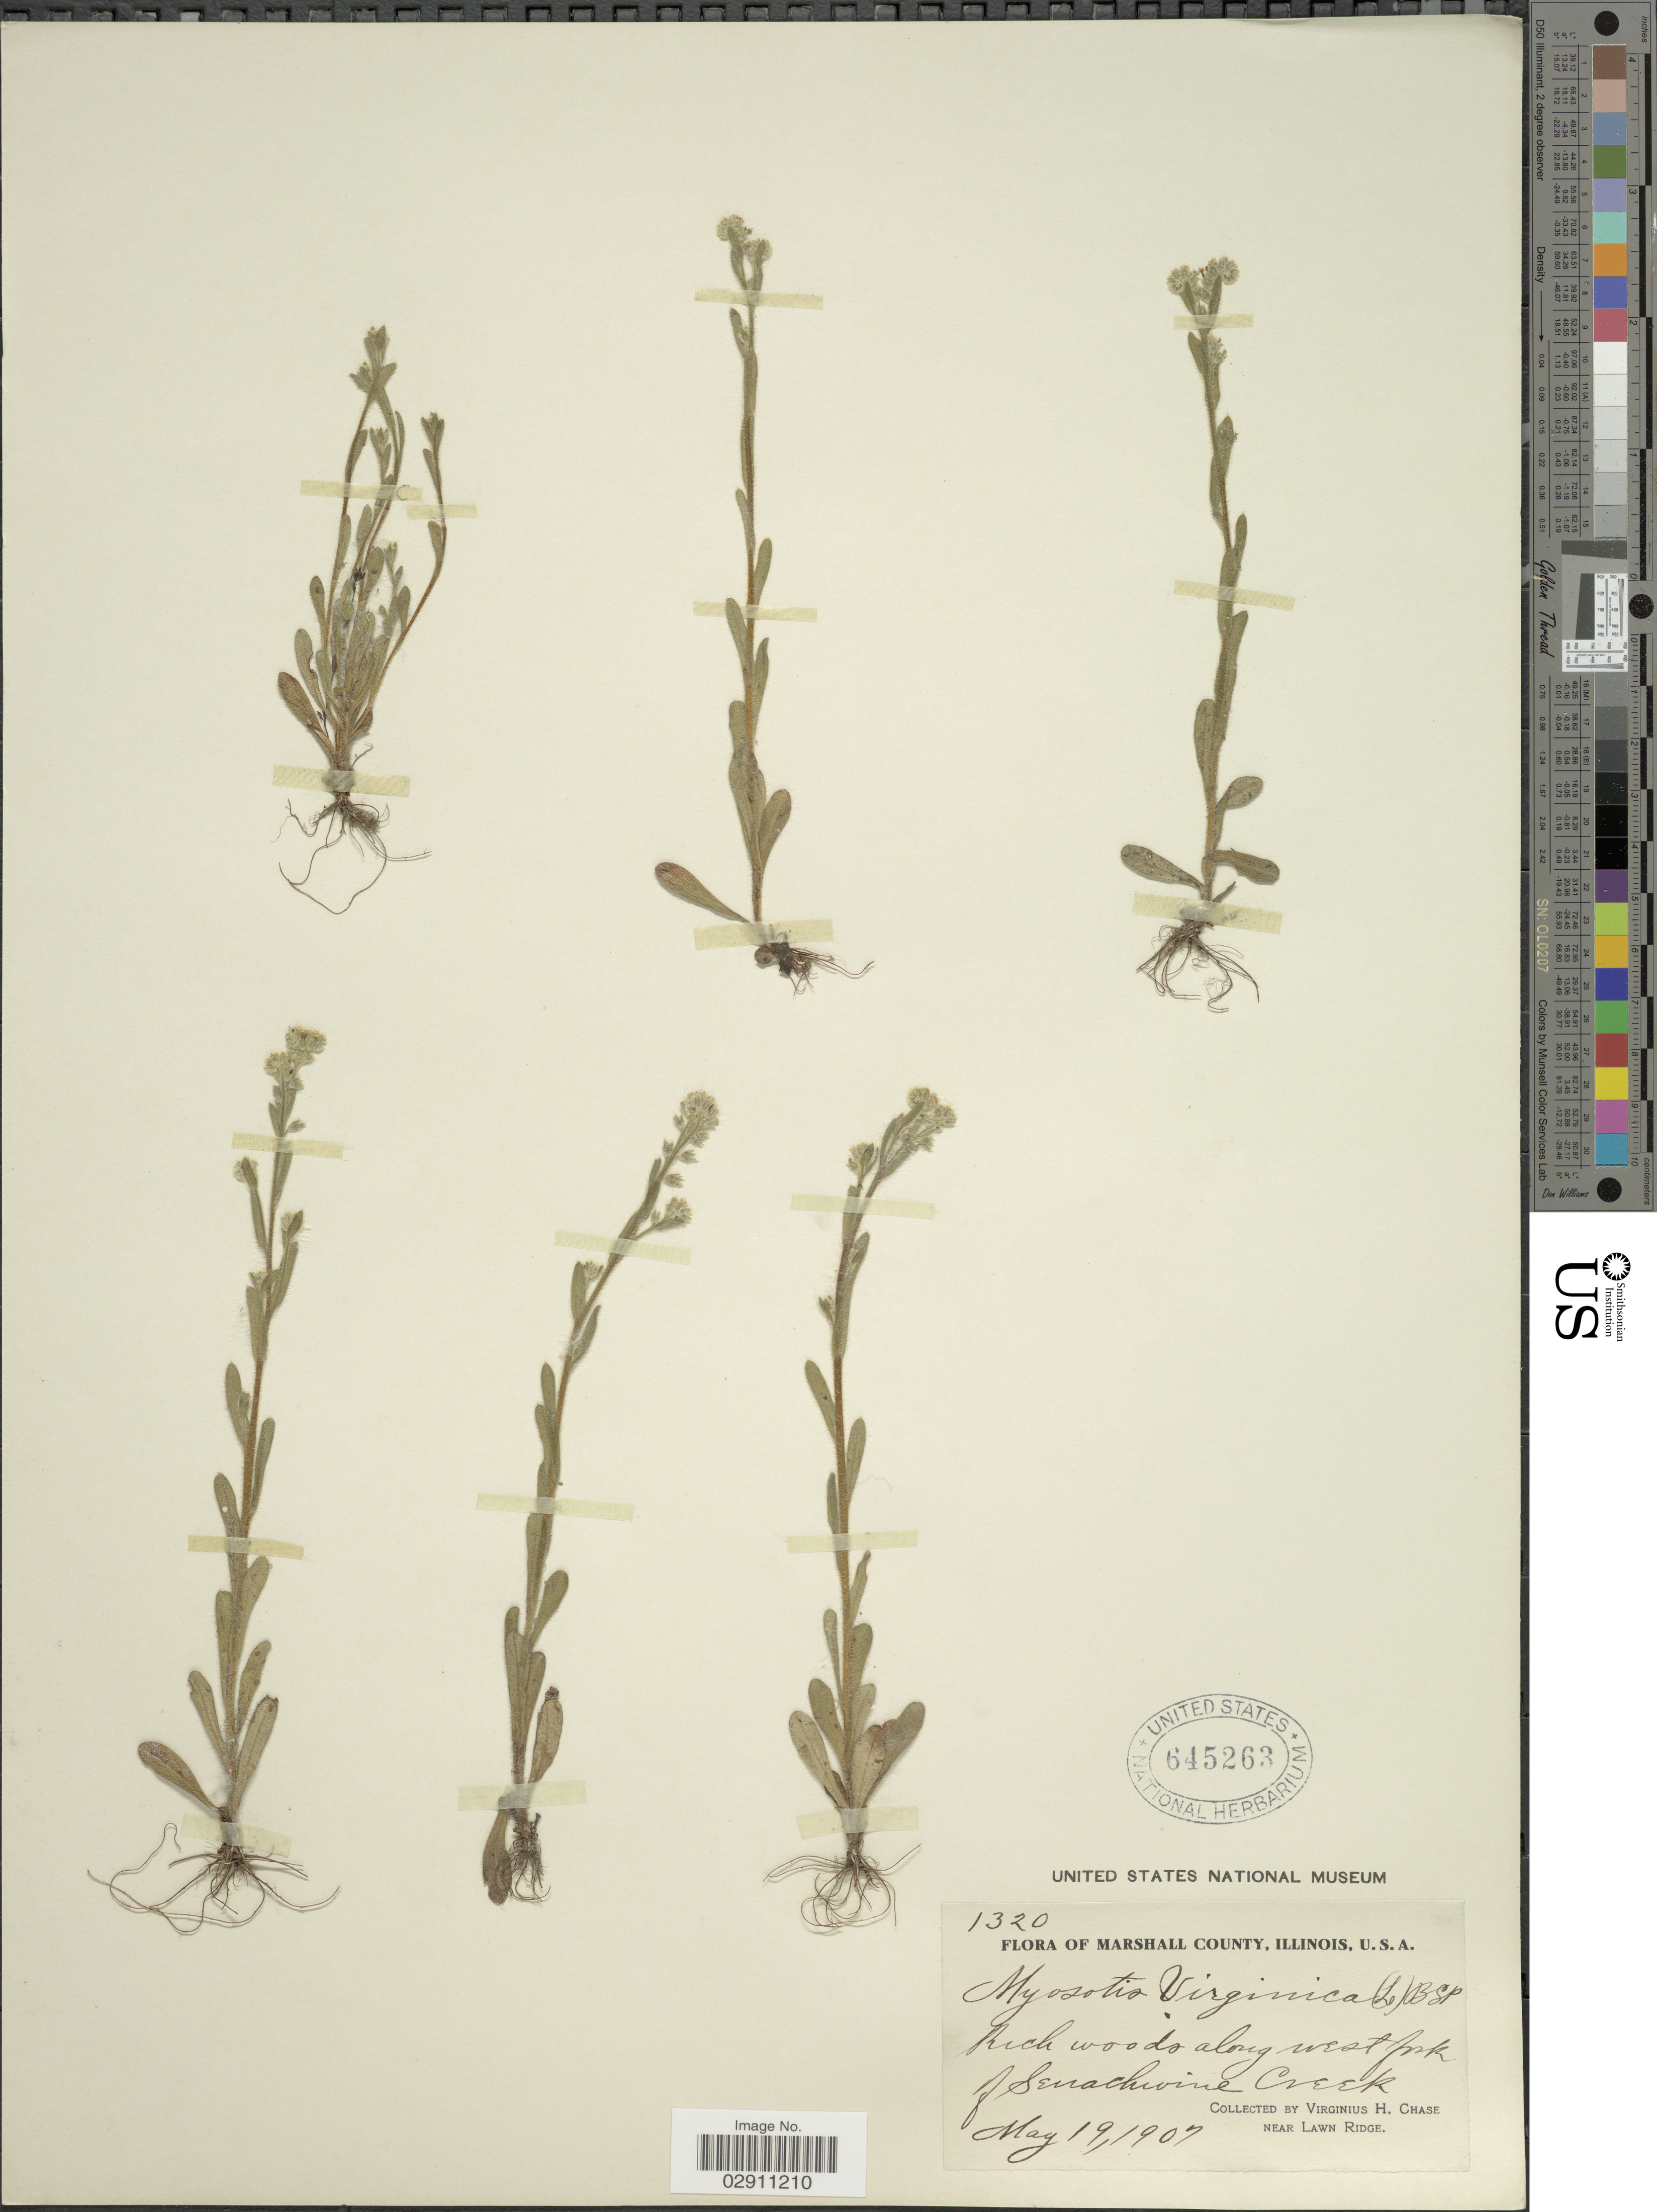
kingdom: Plantae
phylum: Tracheophyta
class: Magnoliopsida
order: Boraginales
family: Boraginaceae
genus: Myosotis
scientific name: Myosotis verna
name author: Nutt.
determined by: Goldman, Doug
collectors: V. H. Chase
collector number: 1320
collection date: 1907-05-19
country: United States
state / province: Illinois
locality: Marshall County, Rich woods along west fork of Senachivine Creek.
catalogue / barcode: US 645263